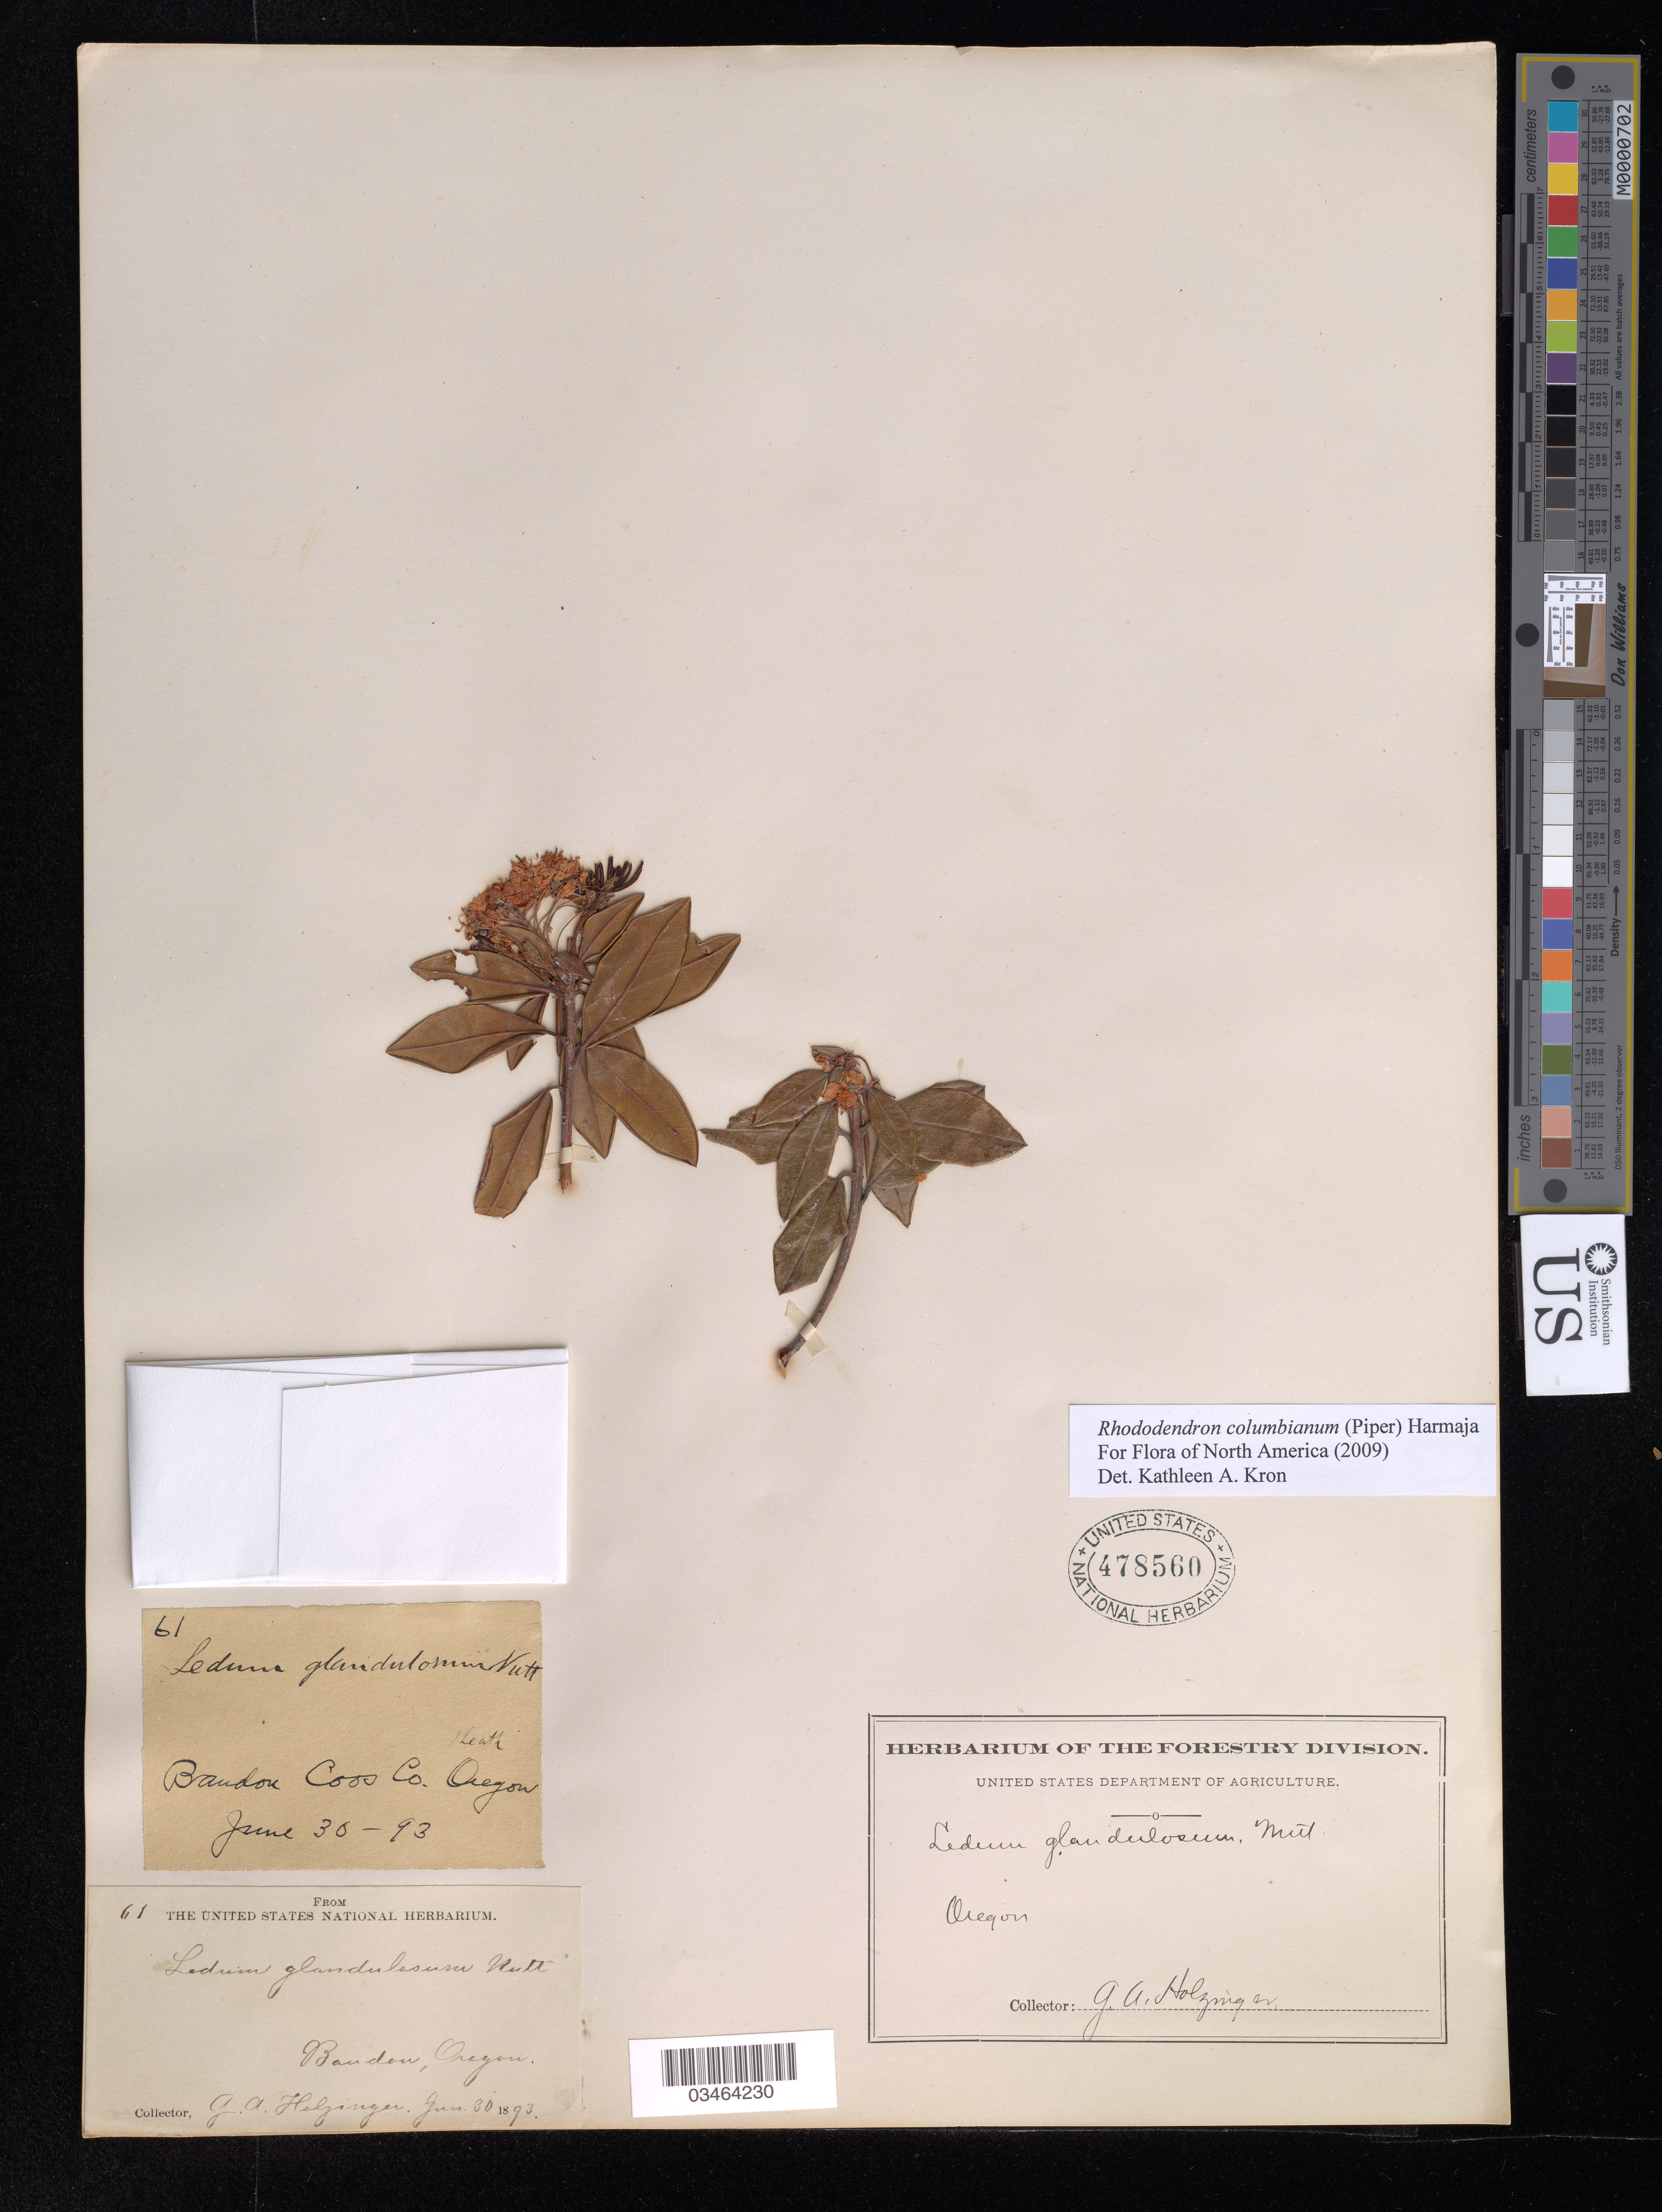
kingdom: Plantae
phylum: Tracheophyta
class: Magnoliopsida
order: Ericales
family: Ericaceae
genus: Rhododendron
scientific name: Rhododendron columbianum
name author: (Piper) Harmaja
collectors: G. A. Holzinger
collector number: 61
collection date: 1893-06-30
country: United States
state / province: Oregon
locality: Bandon Coos Co.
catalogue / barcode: US 478560